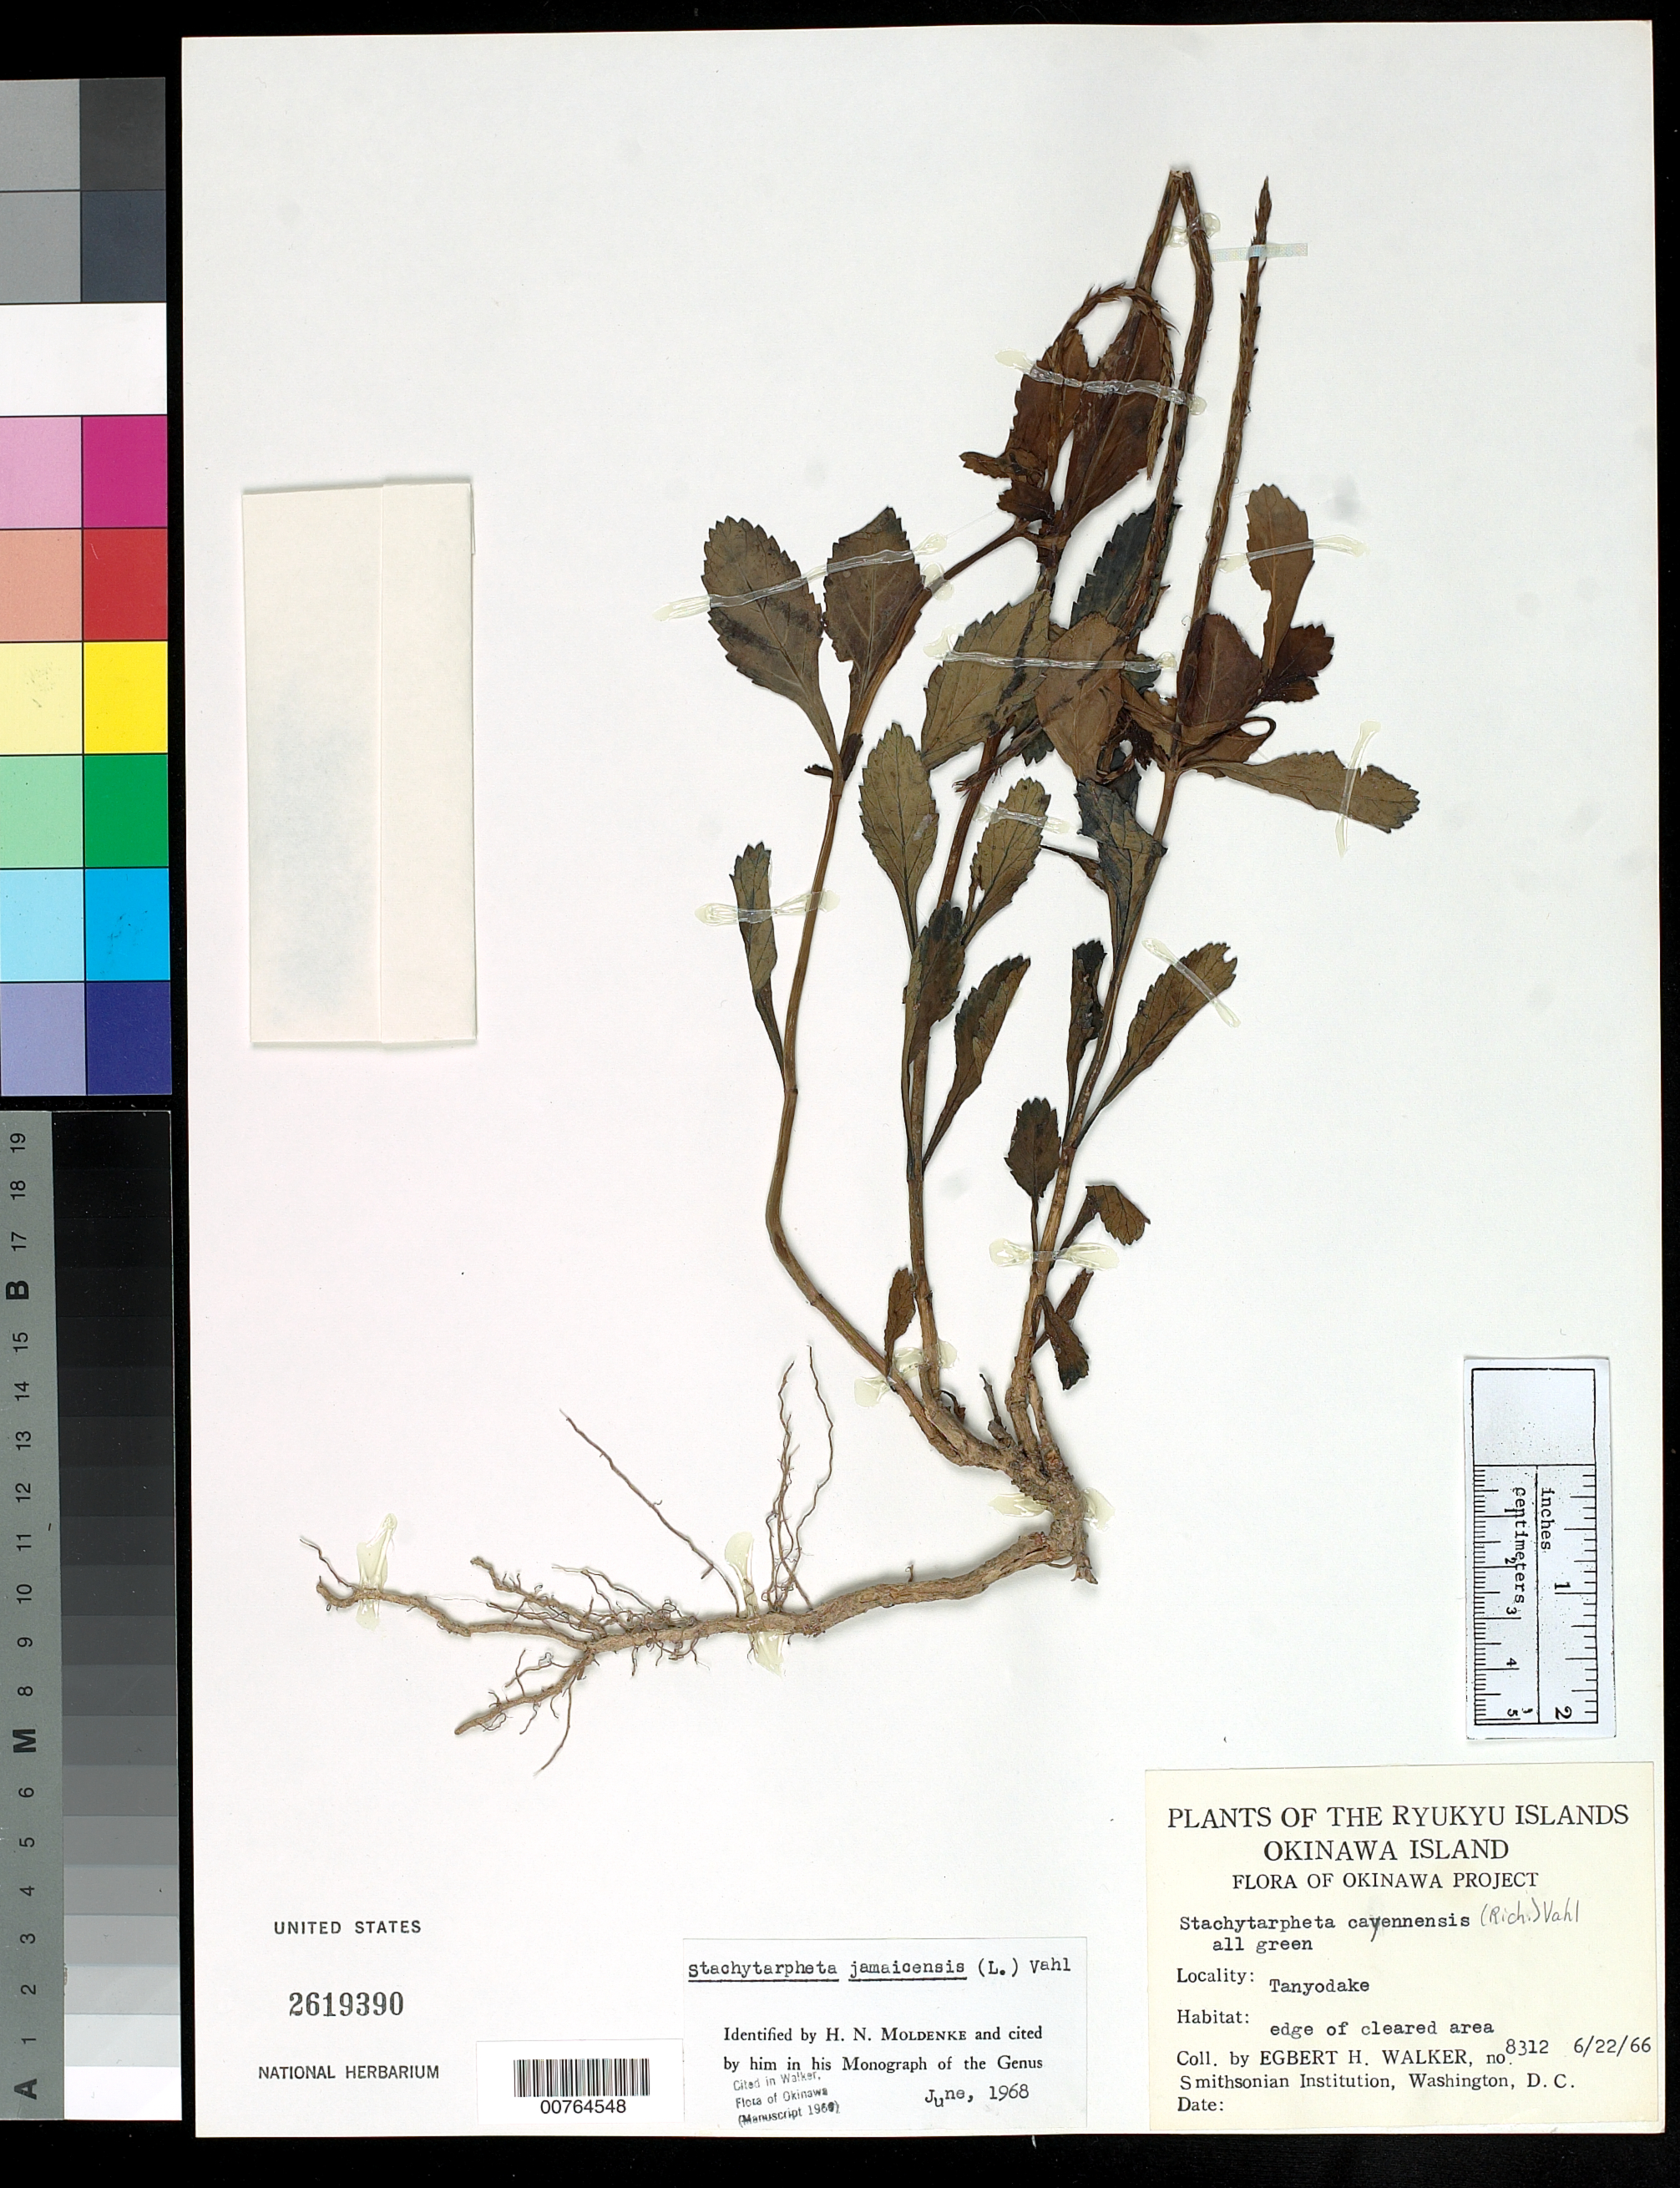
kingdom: Plantae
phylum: Tracheophyta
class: Magnoliopsida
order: Lamiales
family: Verbenaceae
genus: Stachytarpheta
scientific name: Stachytarpheta jamaicensis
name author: (L.) Vahl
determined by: Moldenke, H. N.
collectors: E. H. Walker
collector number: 8312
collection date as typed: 22 Jun 1966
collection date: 1966-06-22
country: Japan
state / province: Okinawa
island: Okinawa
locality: Tanyodake.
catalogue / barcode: US 2319390